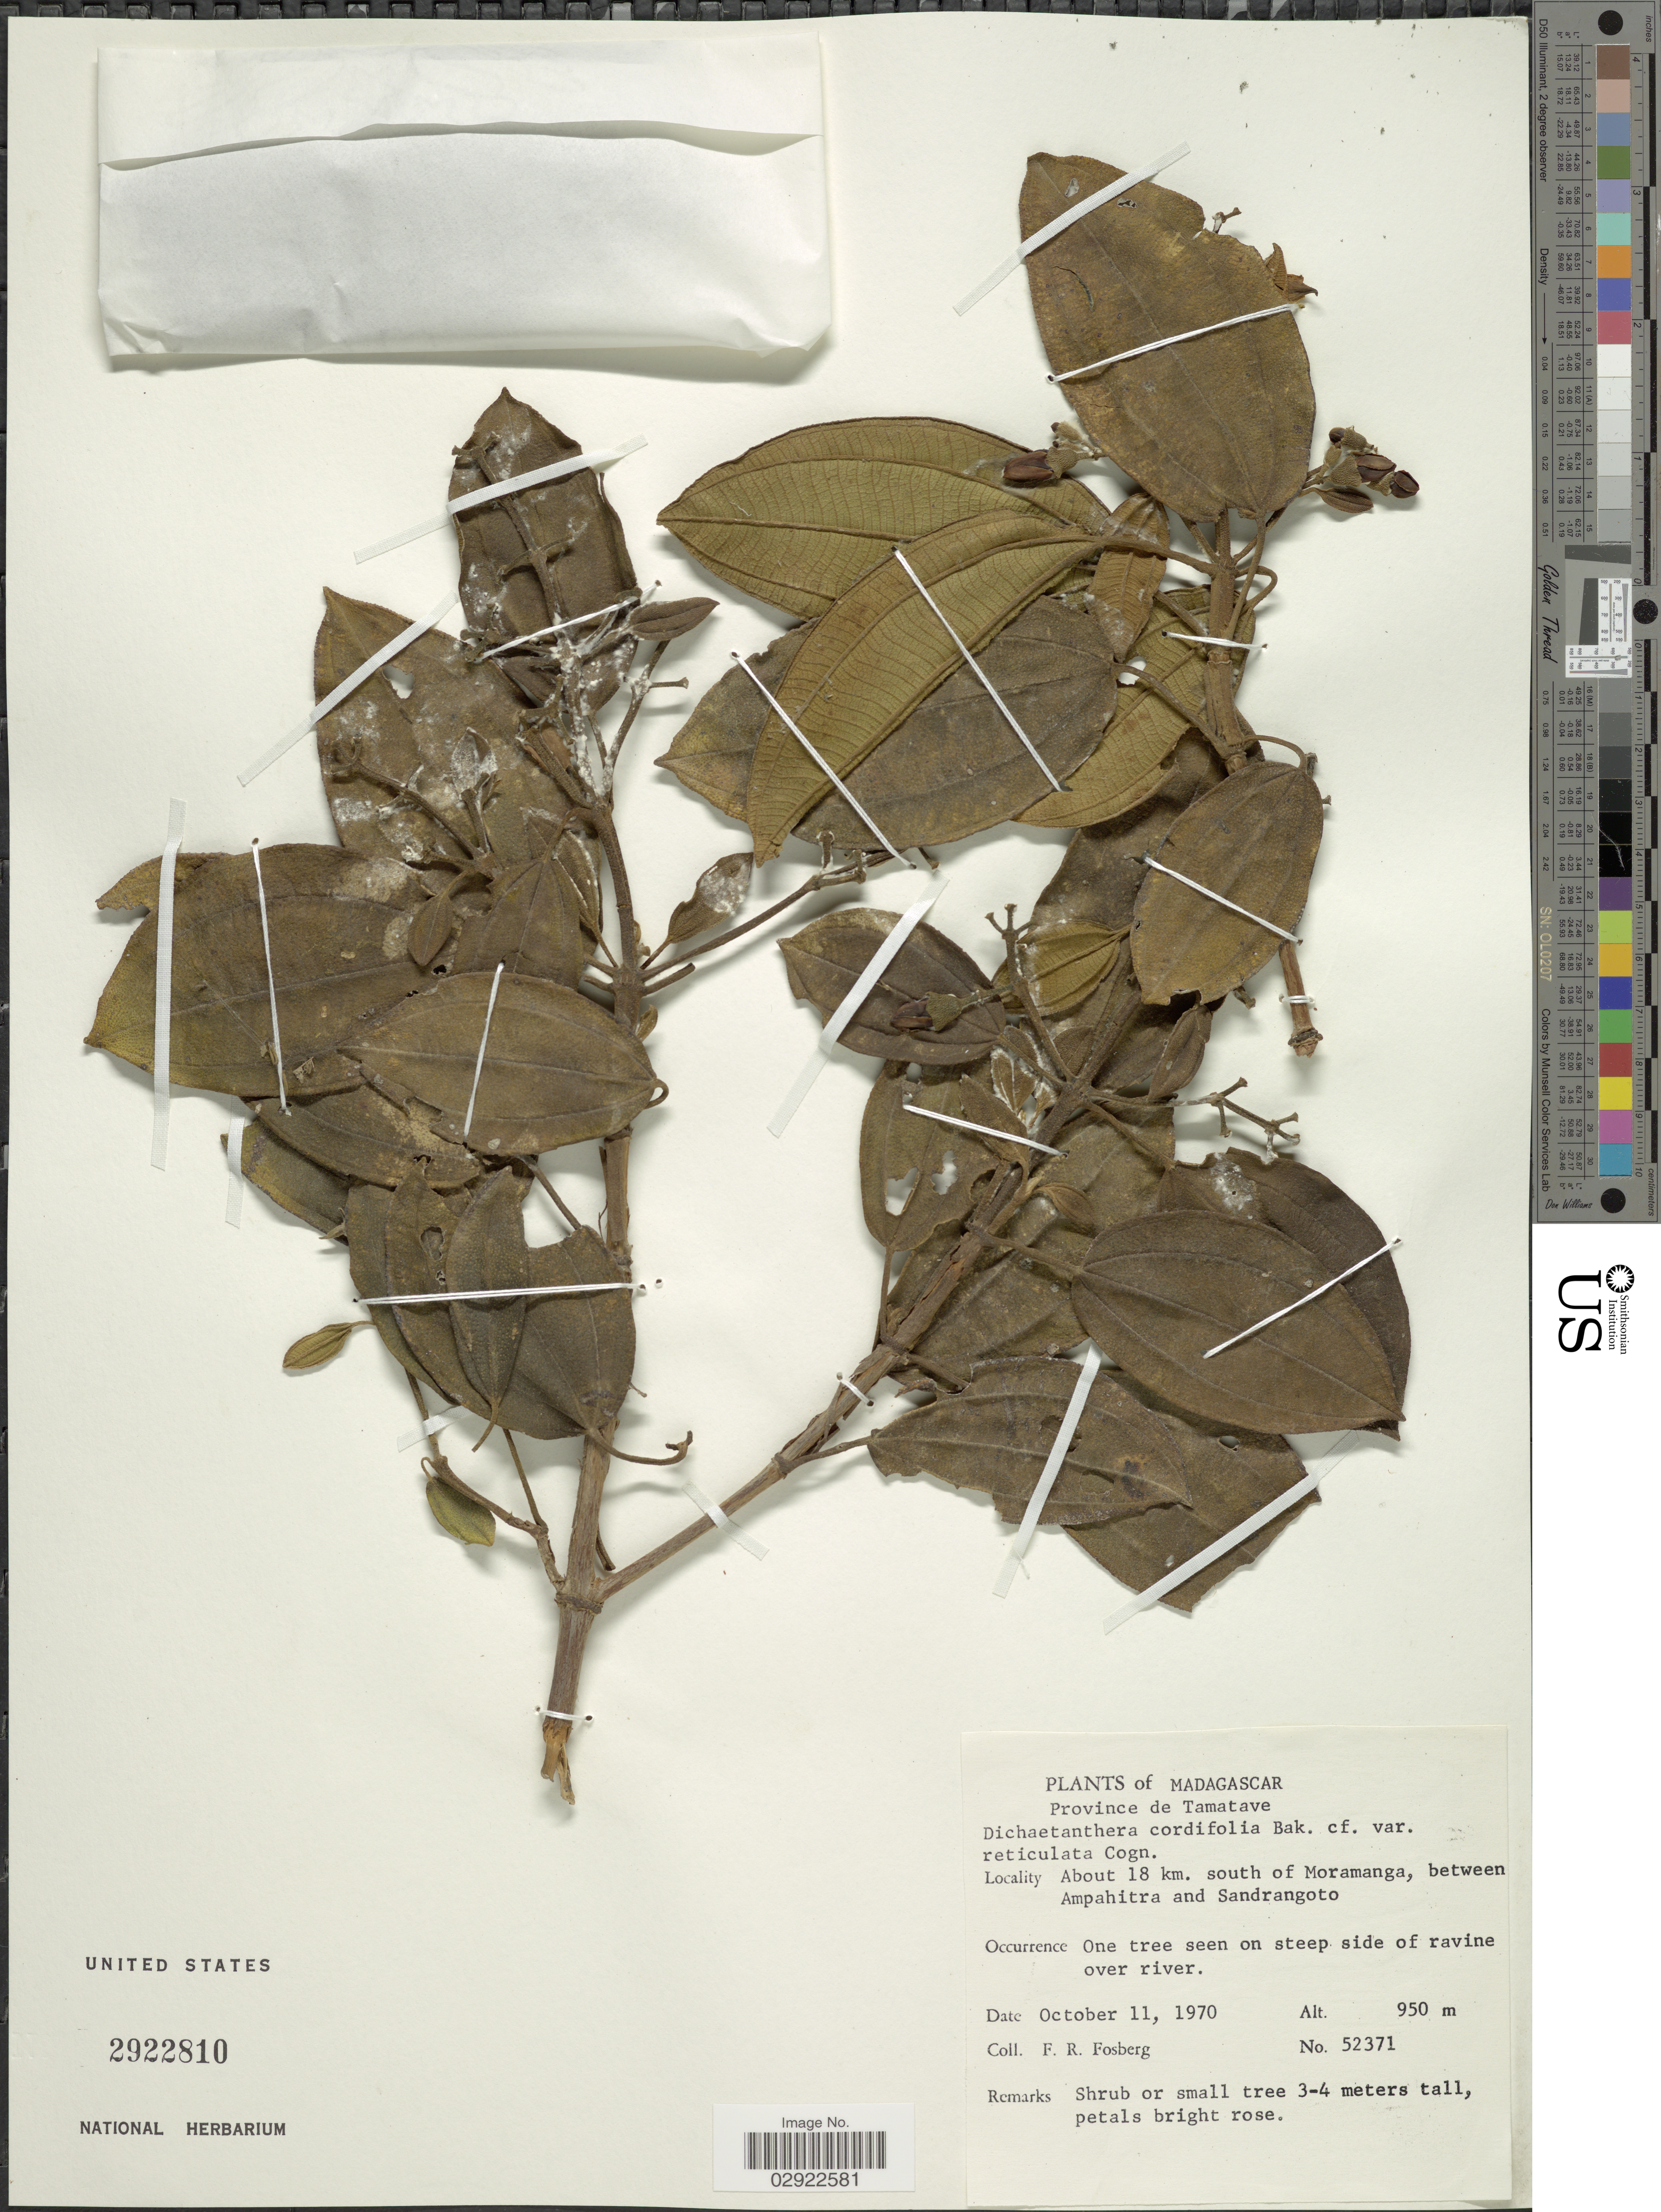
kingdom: Plantae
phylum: Tracheophyta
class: Magnoliopsida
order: Myrtales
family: Melastomataceae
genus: Dichaetanthera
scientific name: Dichaetanthera cordifolia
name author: Baker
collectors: F. R. Fosberg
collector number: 52371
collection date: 1970-10-11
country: Madagascar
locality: Province de Tamatave. About 18 km. south of Moramanga, between Ampahitra and Sandrangoto.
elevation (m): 950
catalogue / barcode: US 2922810